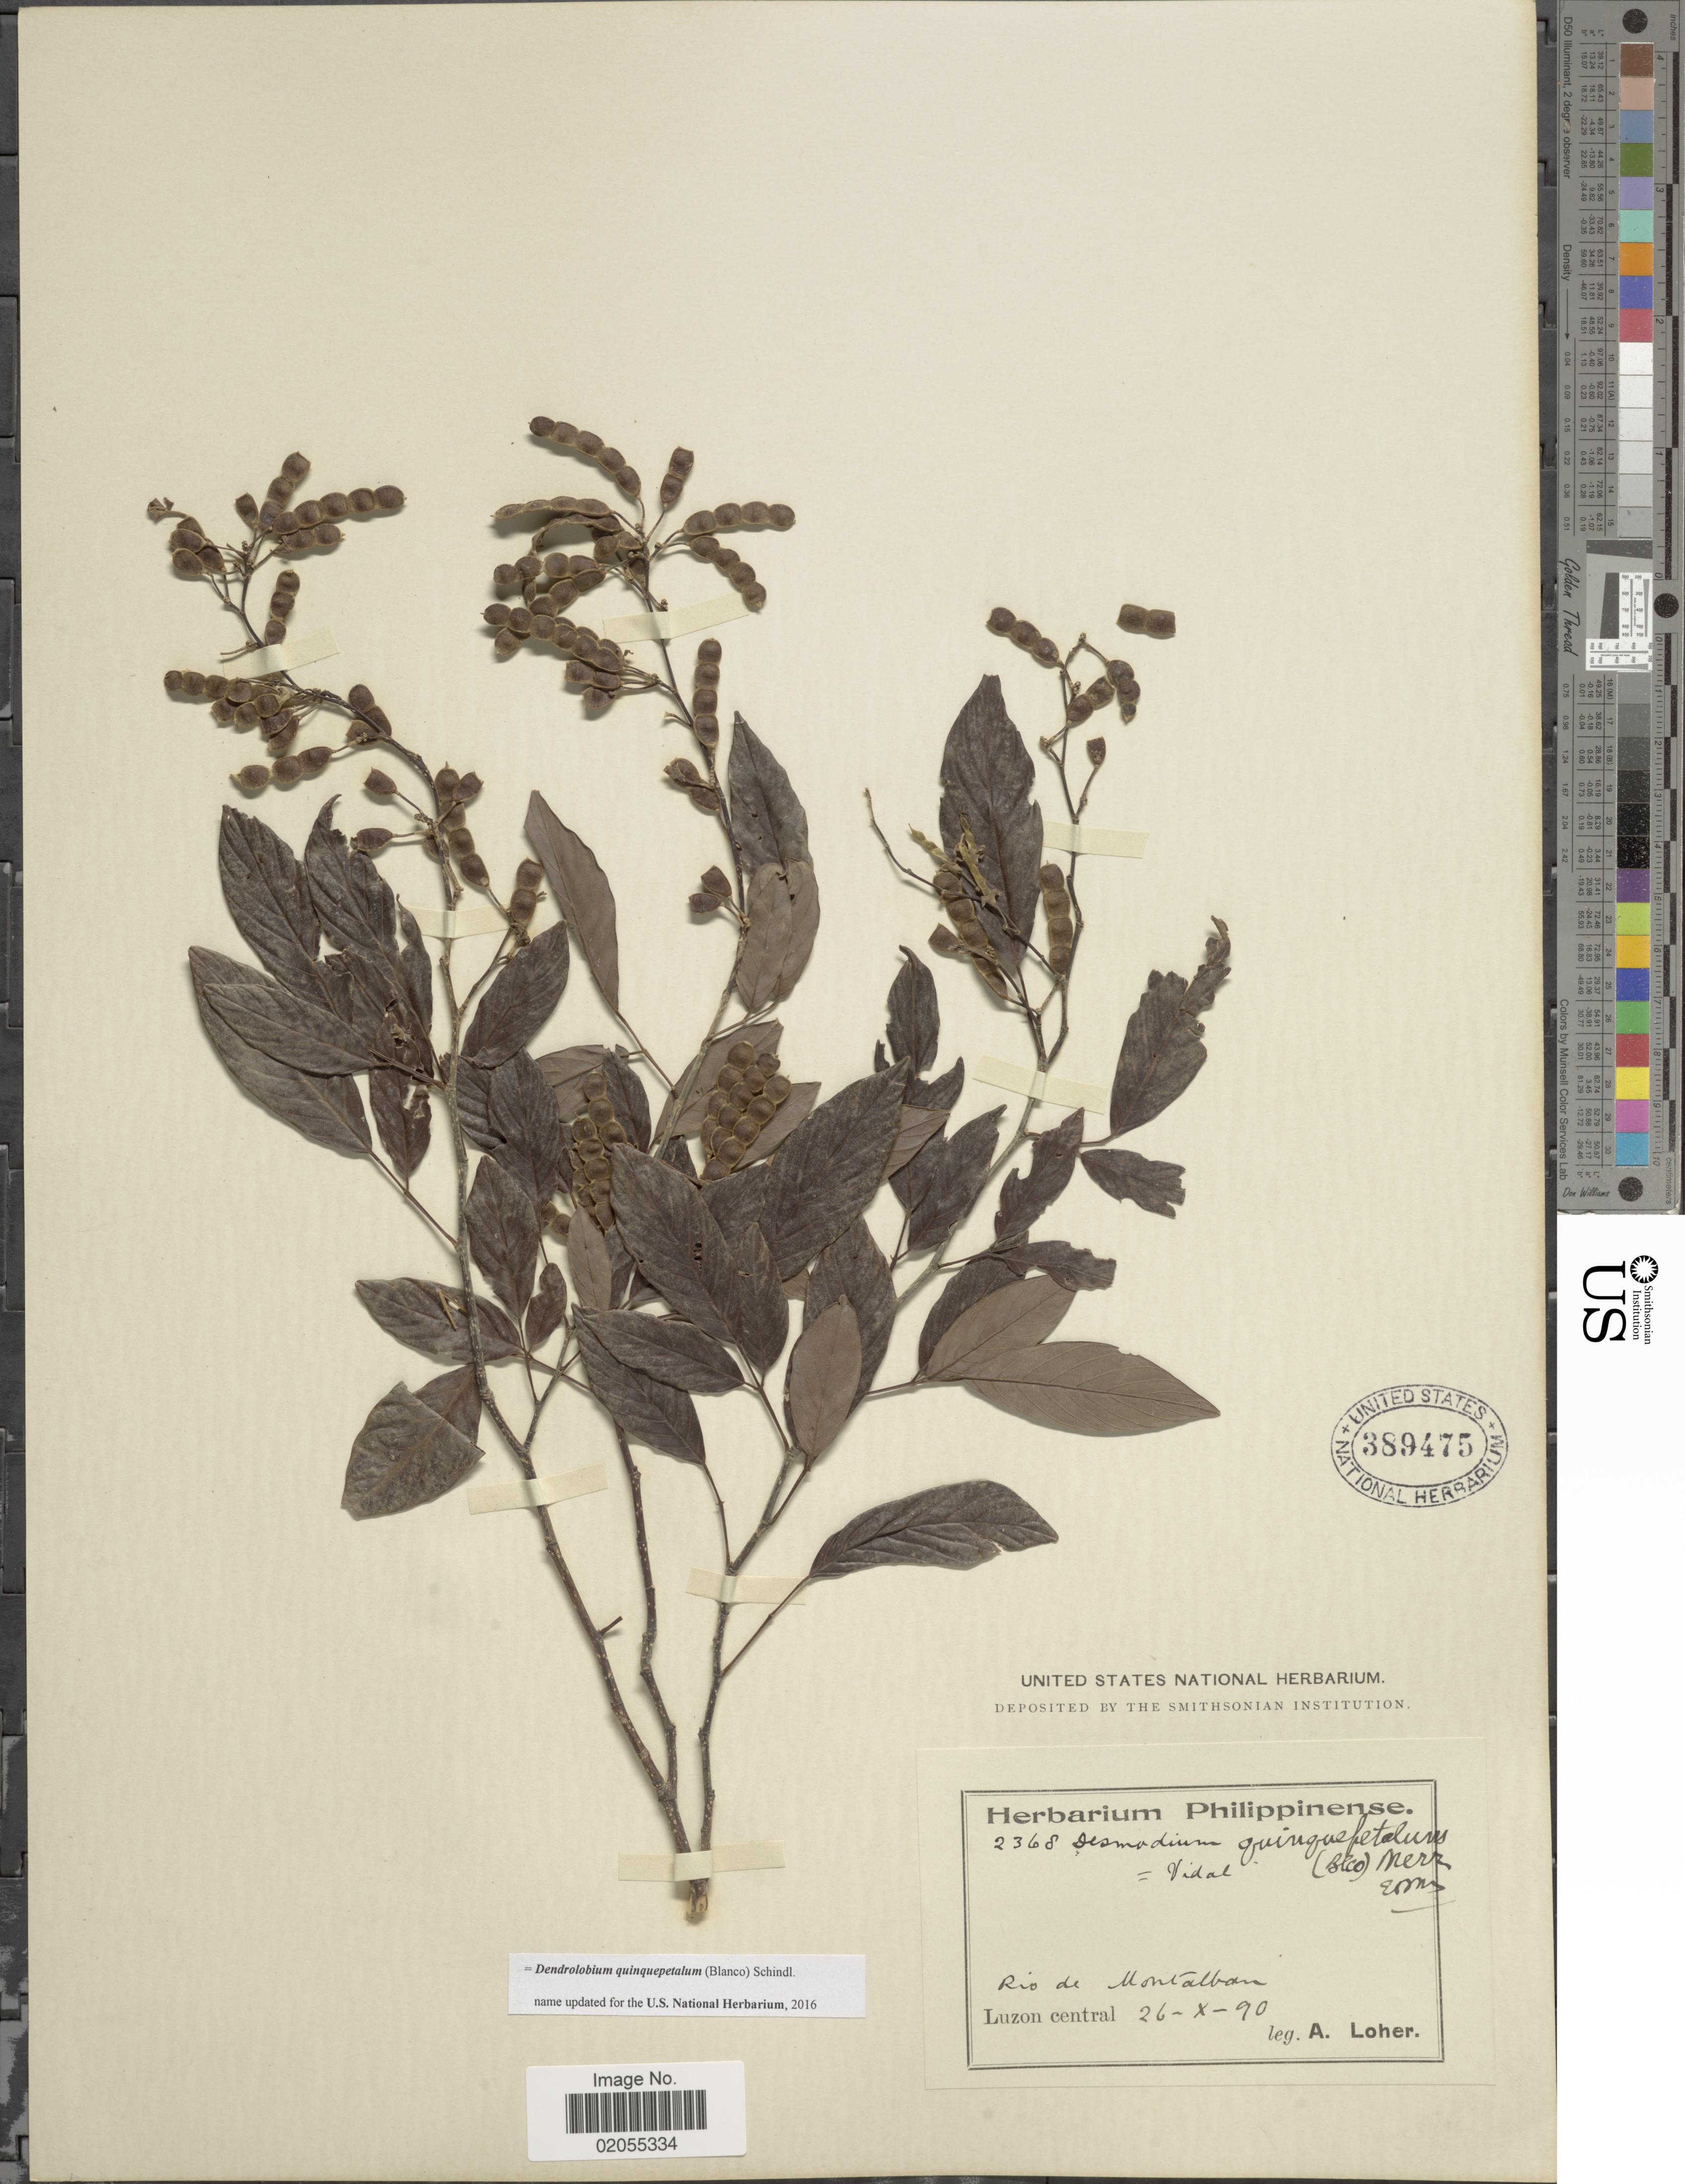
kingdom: Plantae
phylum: Tracheophyta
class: Magnoliopsida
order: Fabales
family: Fabaceae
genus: Dendrolobium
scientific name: Dendrolobium quinquepetalum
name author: (Blanco) H. Ohashi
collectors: A. Loher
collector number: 2368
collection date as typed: Transcribed d/m/y: 26/10/90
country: Philippines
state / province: Central Luzon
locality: Rio de Montalban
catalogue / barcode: US 389475